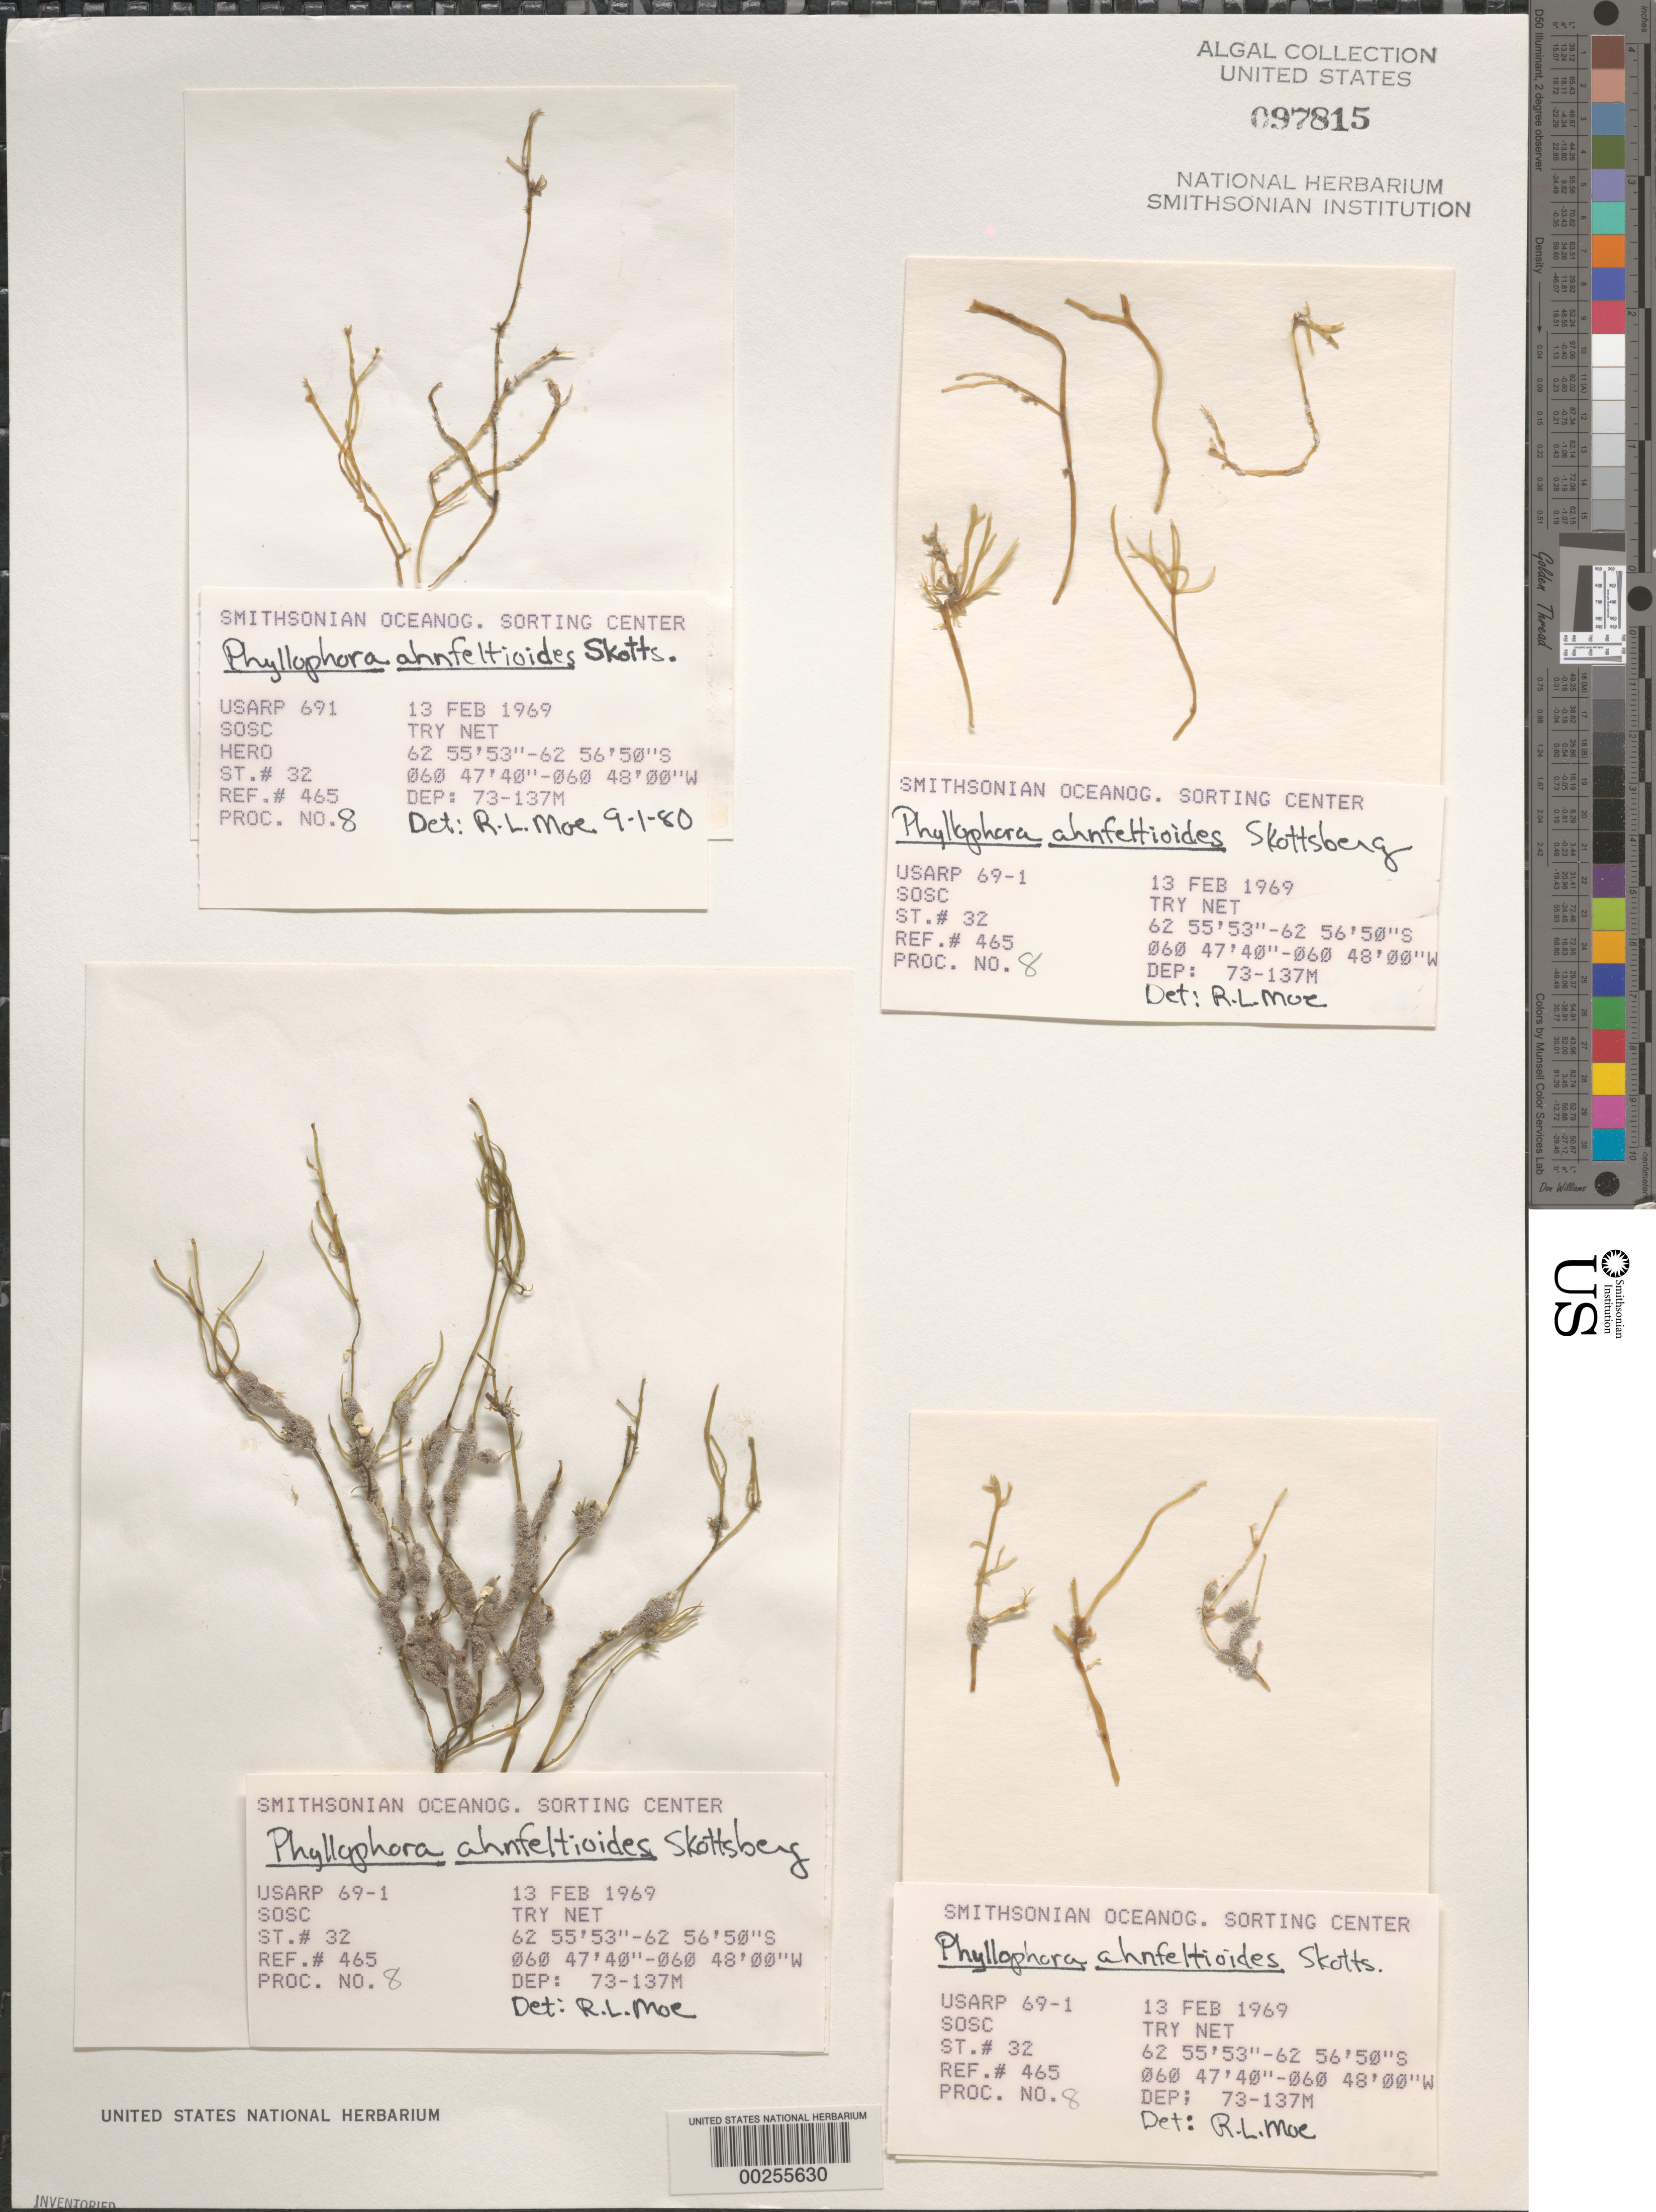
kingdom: Plantae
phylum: Rhodophyta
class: Florideophyceae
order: Gigartinales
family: Phyllophoraceae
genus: Phyllophora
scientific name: Phyllophora ahnfeltioides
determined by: Moe, R. L.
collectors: SOSC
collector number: Station 32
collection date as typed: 13 Feb 1969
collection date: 1969-02-13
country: Antarctica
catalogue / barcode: US 97815